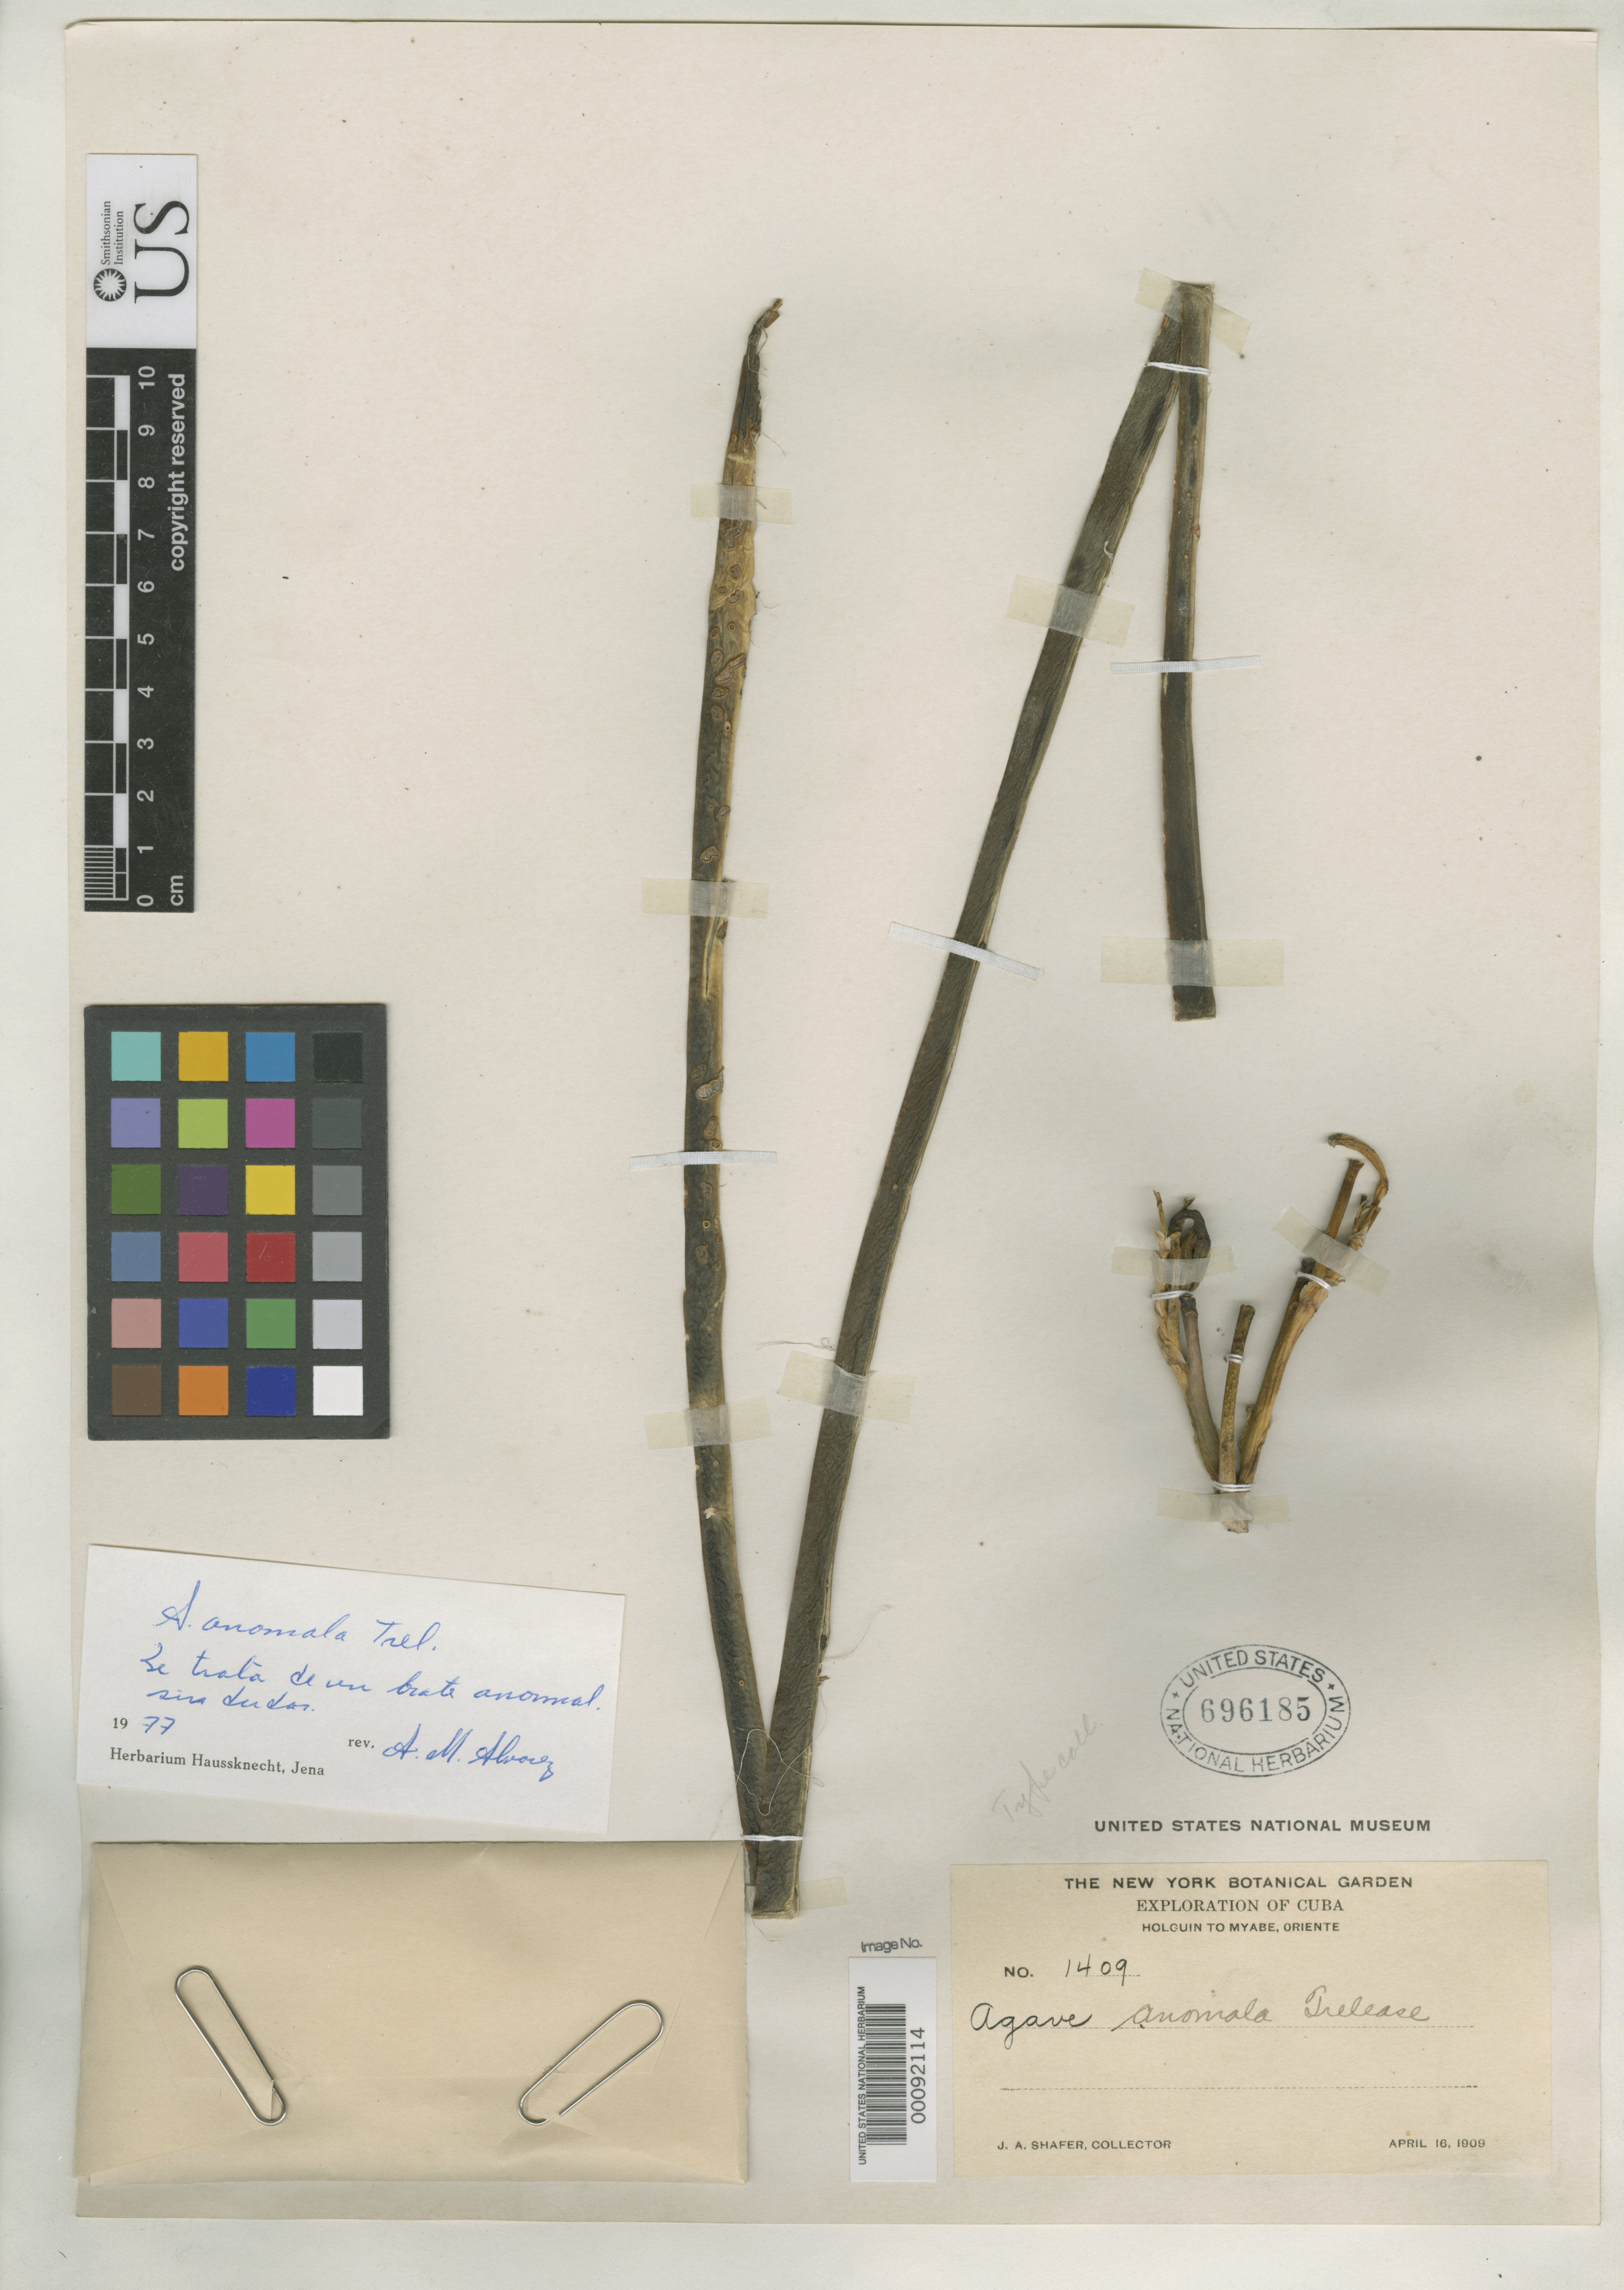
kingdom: Plantae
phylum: Tracheophyta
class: Liliopsida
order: Asparagales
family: Asparagaceae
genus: Agave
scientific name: Agave anomala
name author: Trel.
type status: Isotype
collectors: J. A. Shafer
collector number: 1409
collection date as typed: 16 Apr 1909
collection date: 1909-04-16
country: Cuba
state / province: Oriente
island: Greater Antilles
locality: Holguin to Myabe.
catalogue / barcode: US 696185